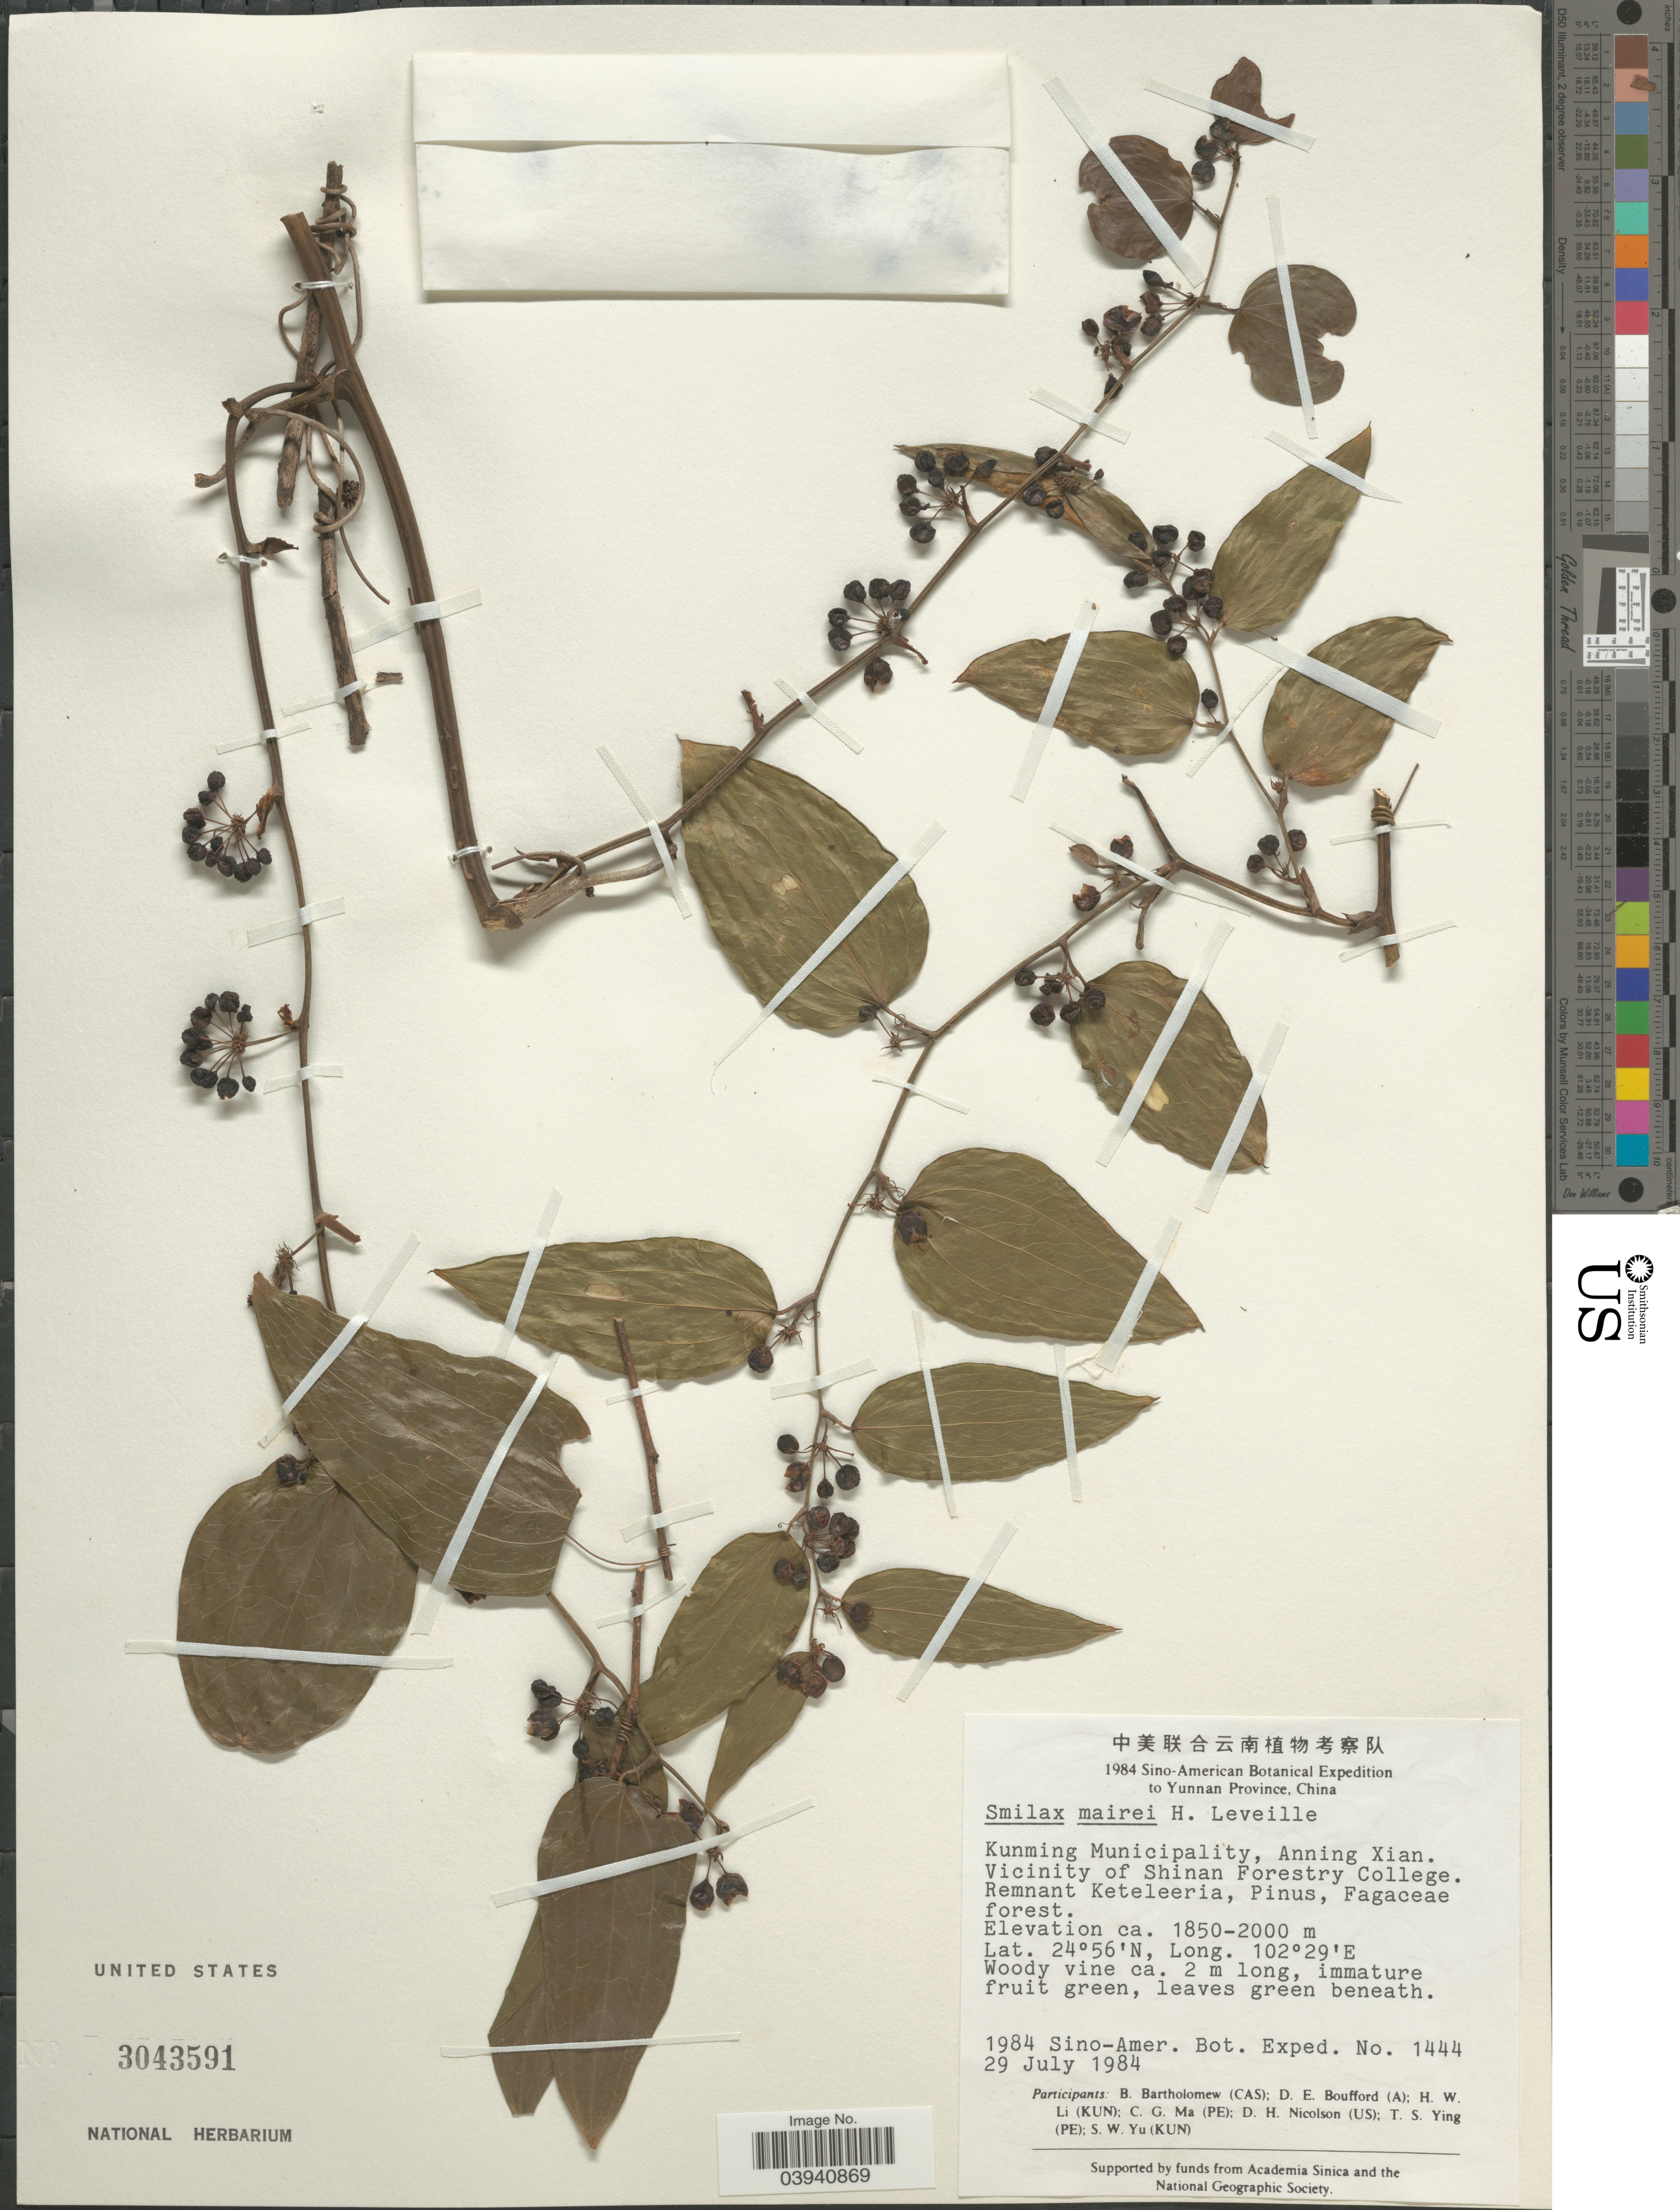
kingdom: Plantae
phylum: Tracheophyta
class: Liliopsida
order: Liliales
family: Smilacaceae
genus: Smilax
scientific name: Smilax mairei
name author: H. Lév.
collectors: Sino-Amer. Bot. Exped. 1984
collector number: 1444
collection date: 1984-07-29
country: China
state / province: Yunnan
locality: Kunming Municipality, Anning Xian. Vicinity of Shinan Forestry College.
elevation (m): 1850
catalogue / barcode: US 3043591